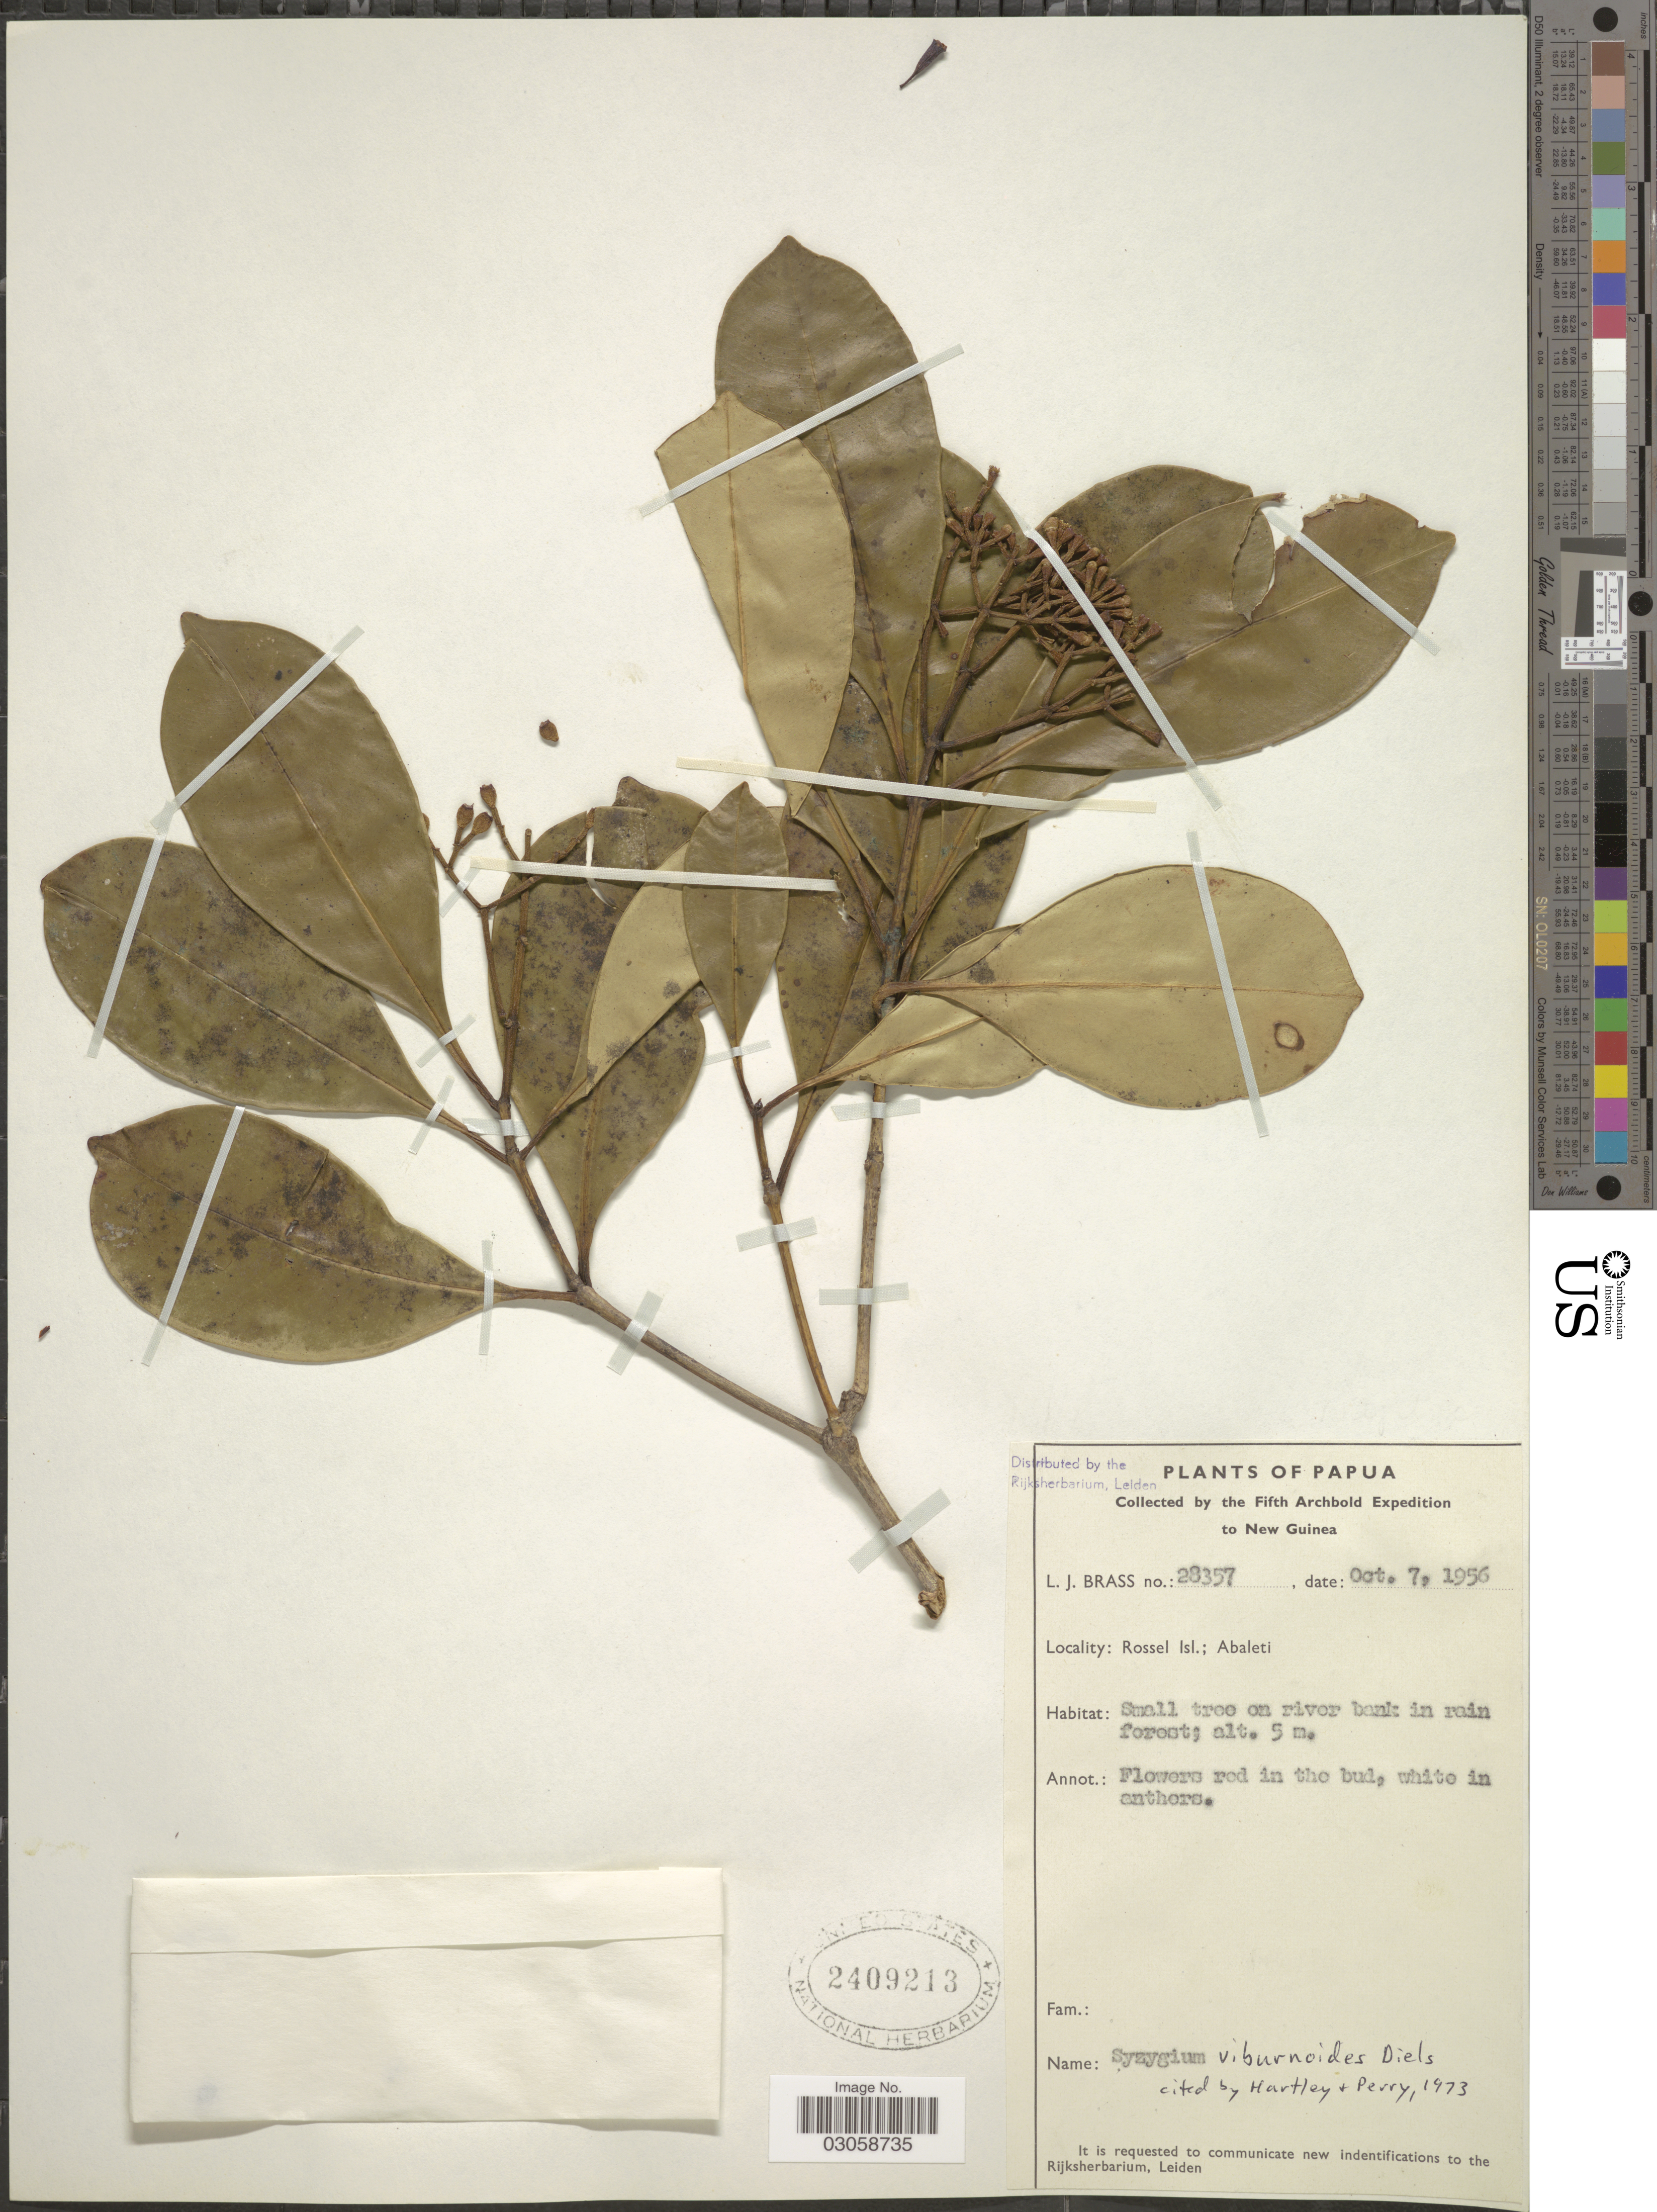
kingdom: Plantae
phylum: Tracheophyta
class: Magnoliopsida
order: Myrtales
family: Myrtaceae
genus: Syzygium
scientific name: Syzygium viburnoides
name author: Diels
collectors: L. J. Brass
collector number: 28357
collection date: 1956-10-07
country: Papua New Guinea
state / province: Milne Bay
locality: Papua, New Guinea. Rossel Isl.; Abaleti.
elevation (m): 5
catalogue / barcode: US 2409213